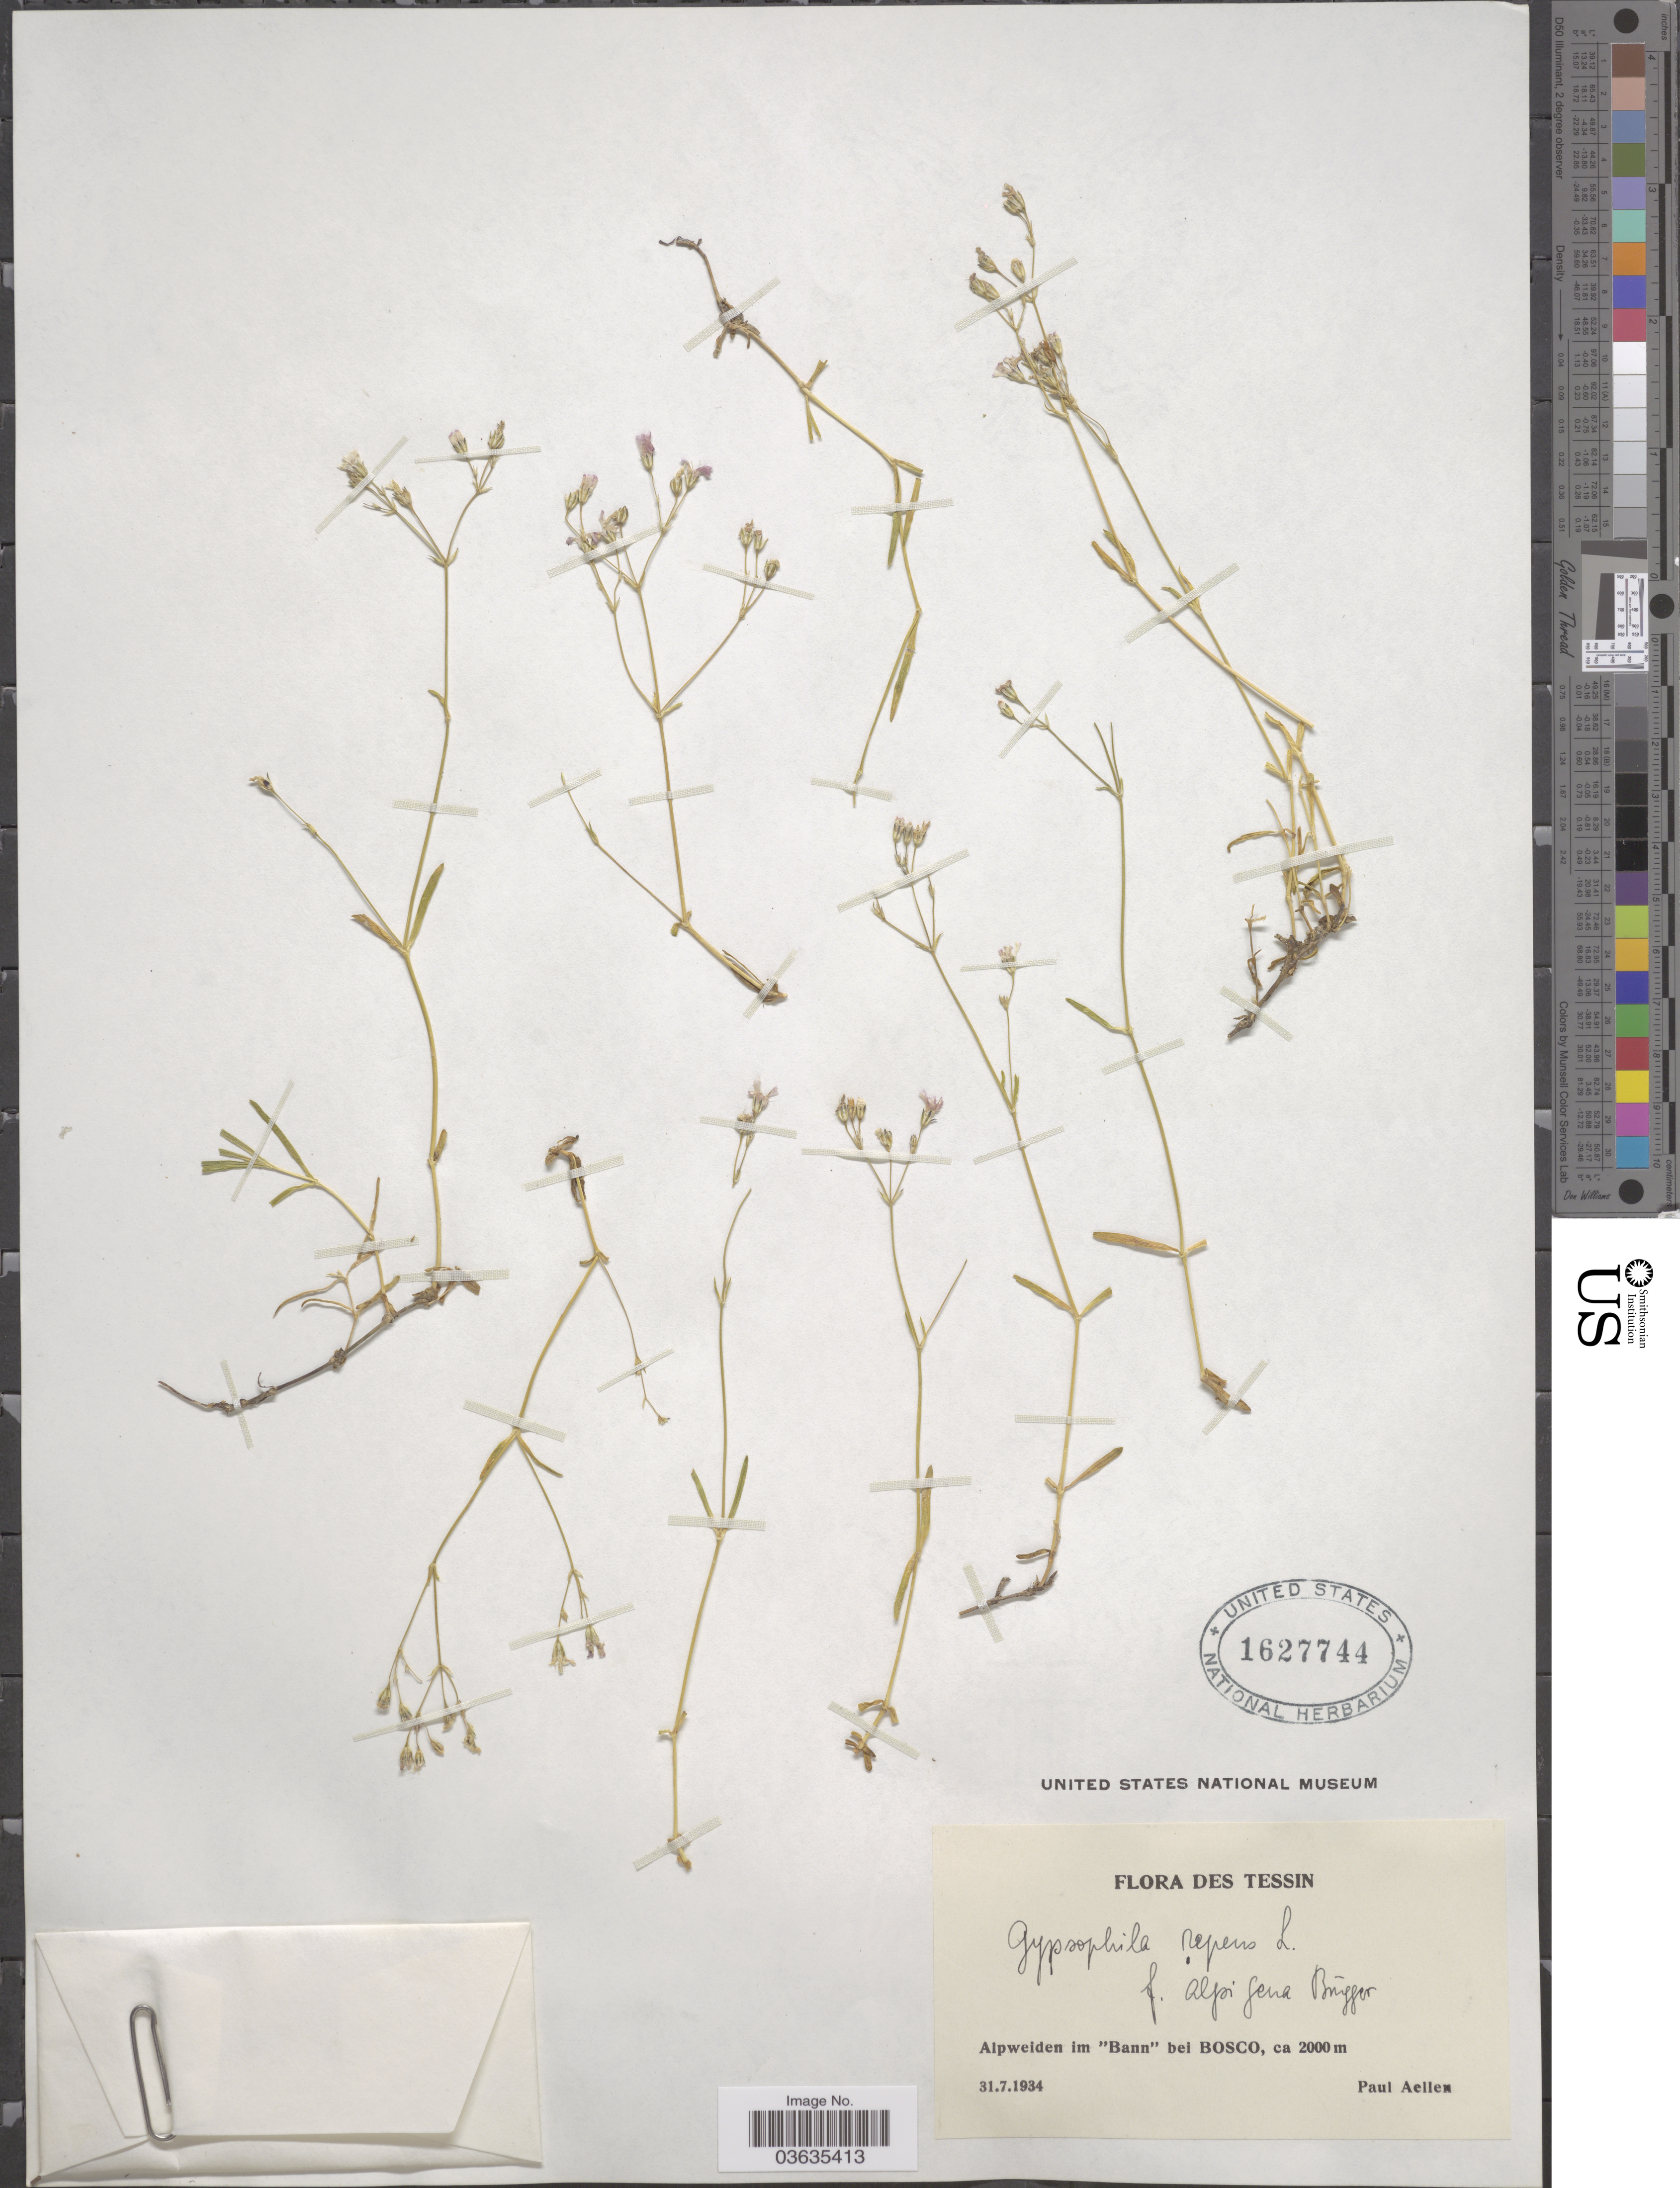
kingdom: Plantae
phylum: Tracheophyta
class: Magnoliopsida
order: Caryophyllales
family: Caryophyllaceae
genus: Gypsophila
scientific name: Gypsophila repens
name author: L.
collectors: P. Aellen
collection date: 1934-07-31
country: Switzerland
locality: Tessin. Alpweiden im "Bann" bei Bosco.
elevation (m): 2000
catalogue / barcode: US 1627744